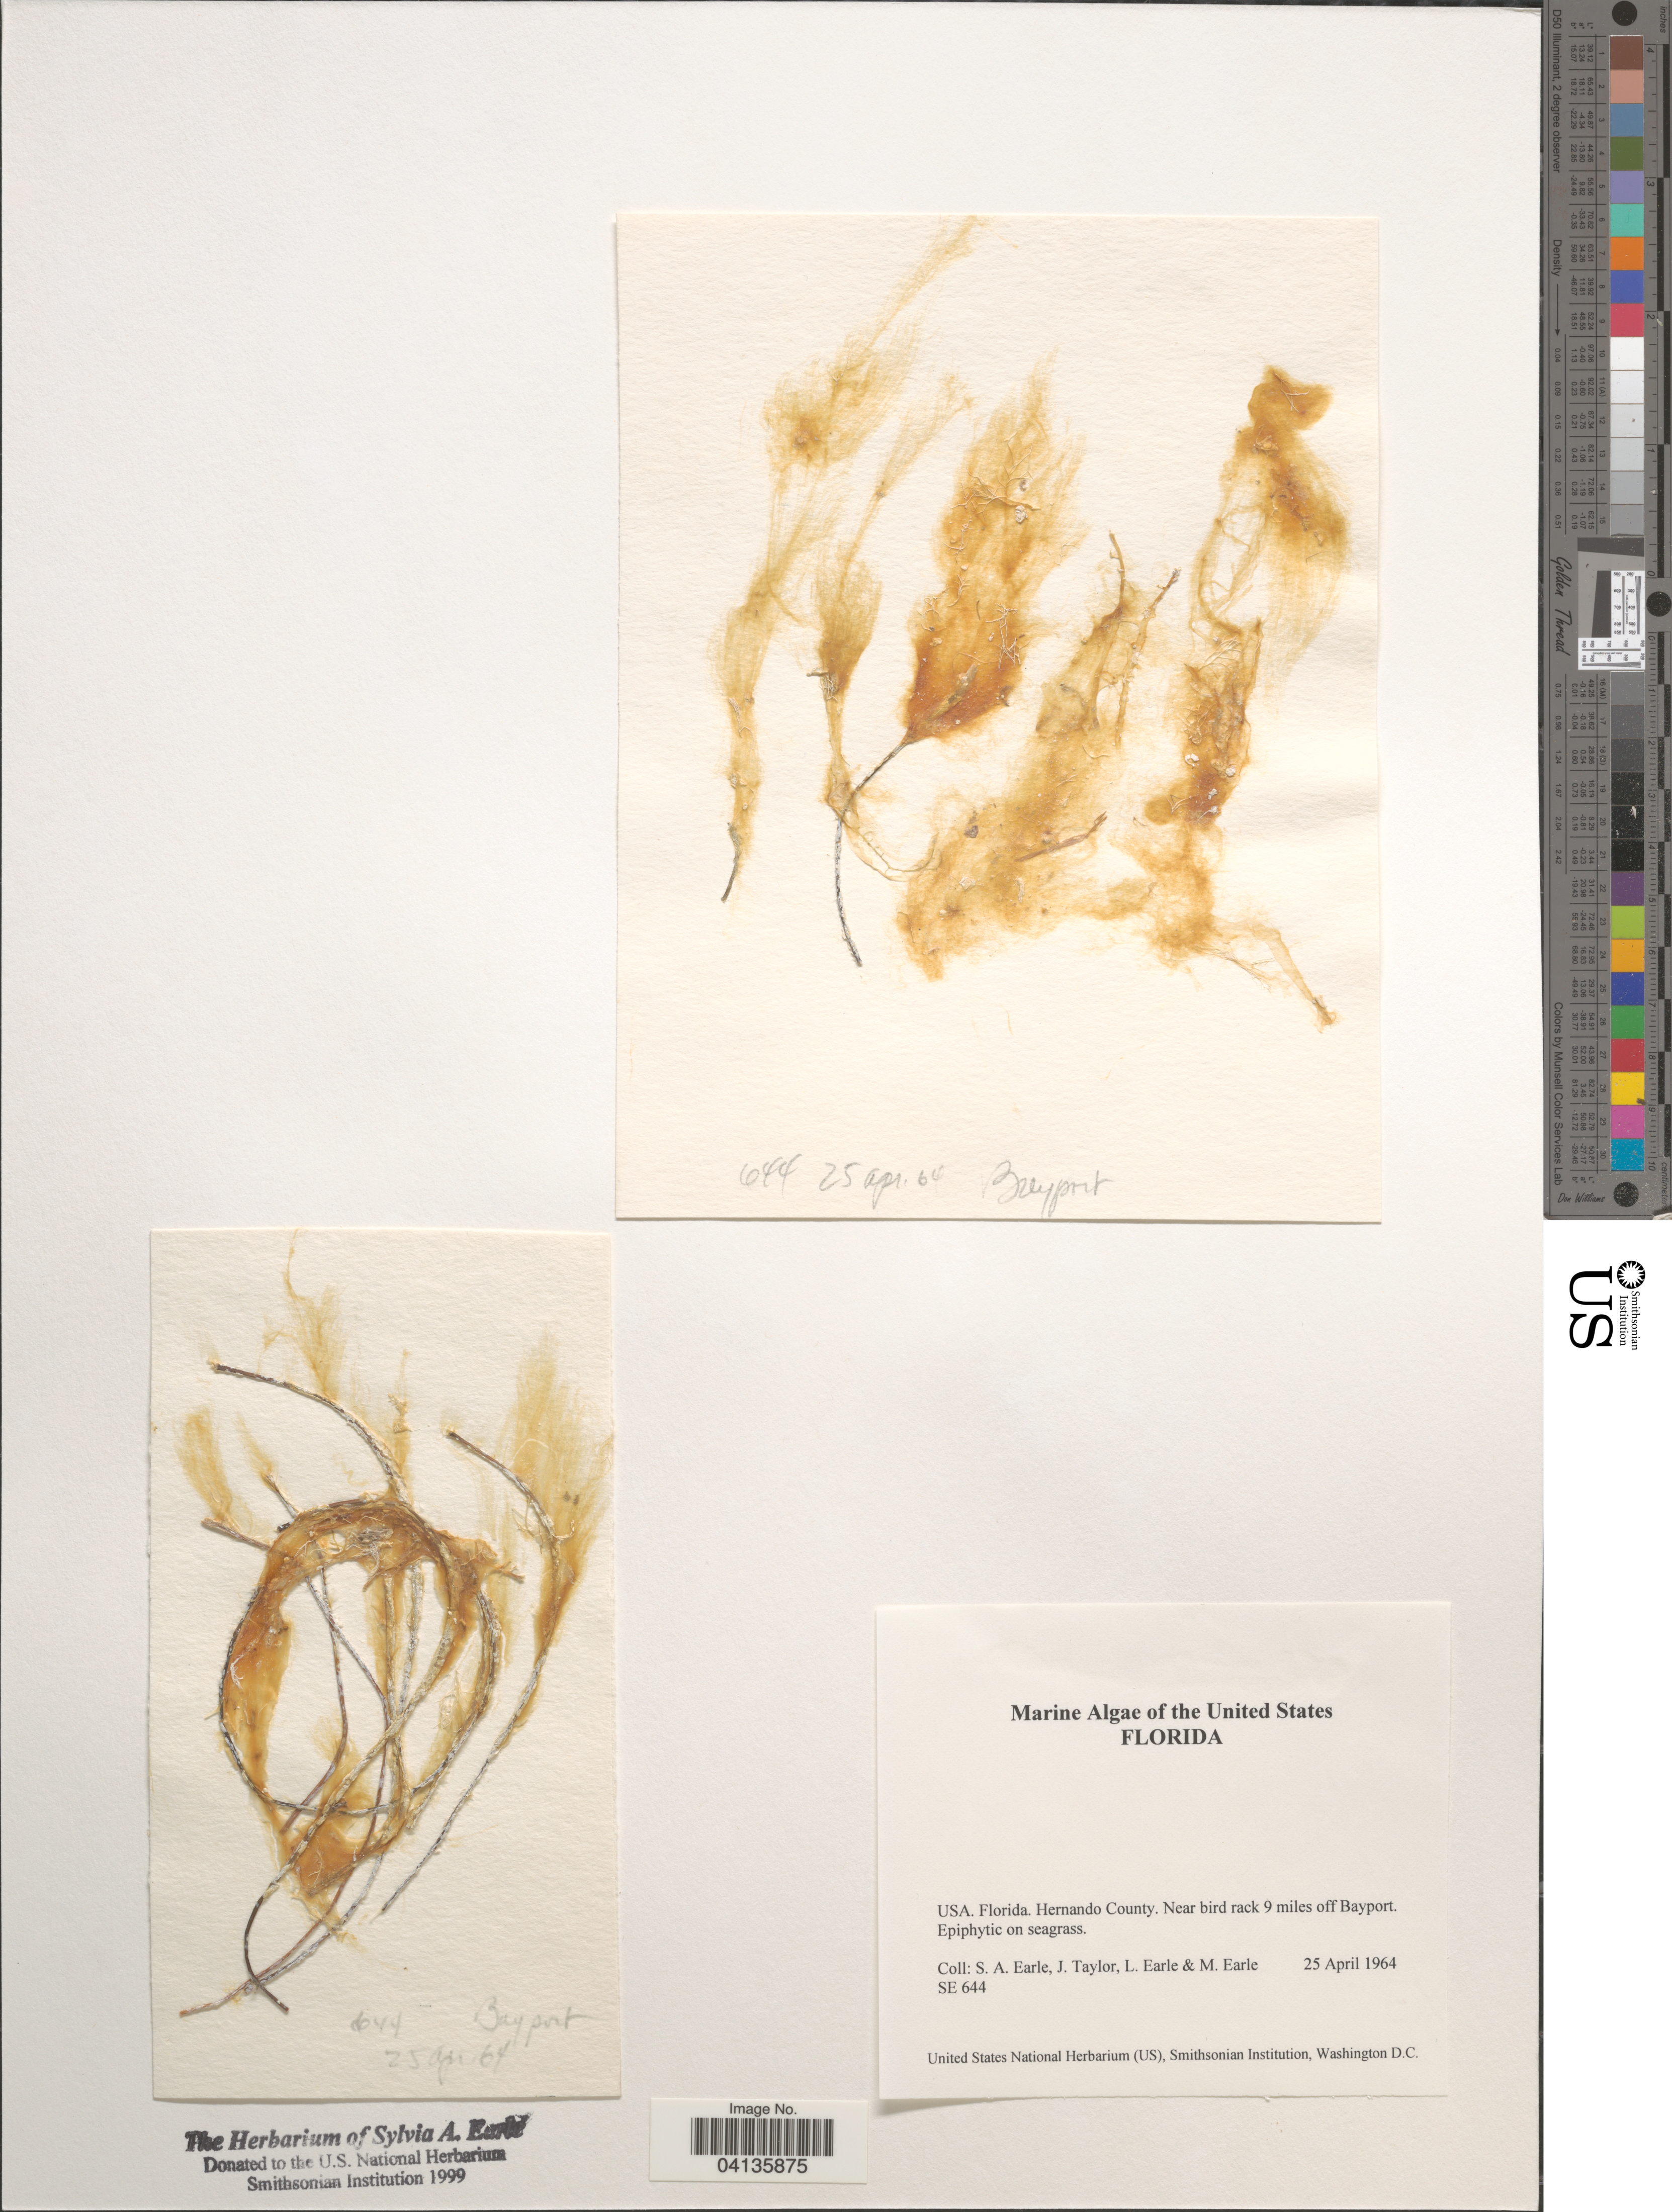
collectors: S. A. Earle, J. Taylor, L. Earle & M. Earle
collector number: SE 644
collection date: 1964-04-25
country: United States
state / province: Florida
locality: Hernando County. Near bird rack 9 miles off Bayport.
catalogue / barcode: US 238777